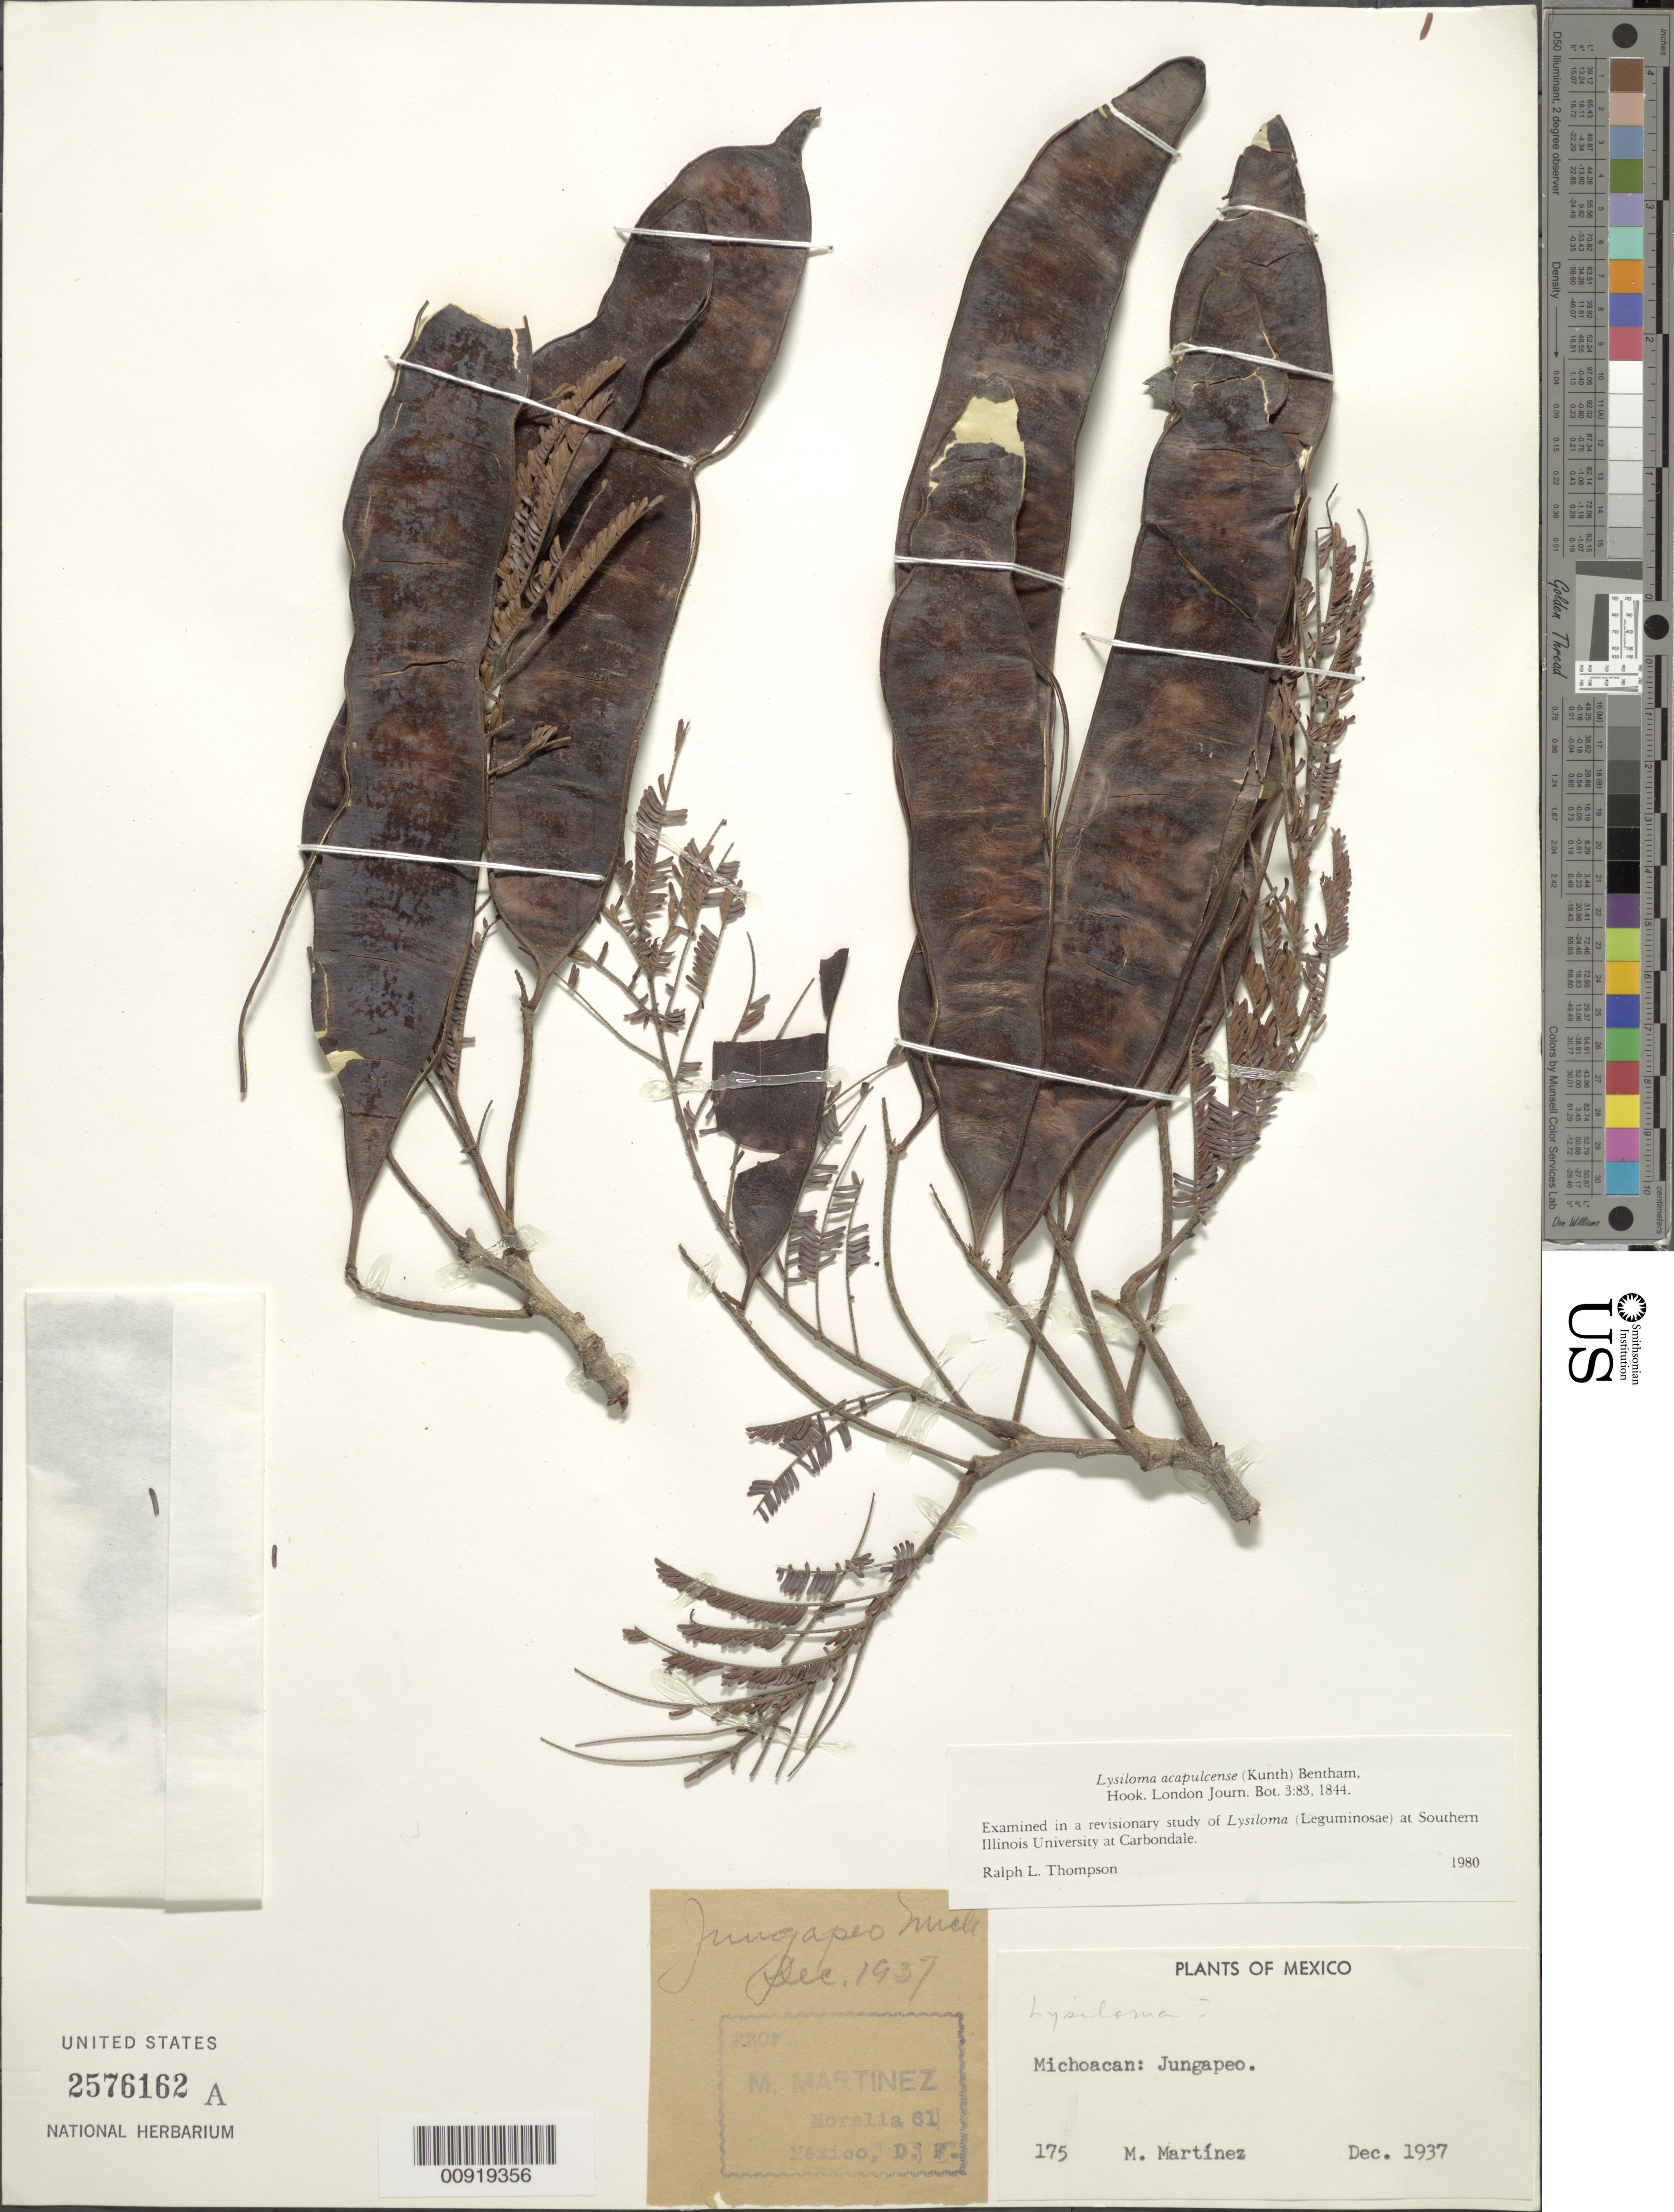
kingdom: Plantae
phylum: Tracheophyta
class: Magnoliopsida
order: Fabales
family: Fabaceae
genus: Lysiloma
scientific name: Lysiloma acapulcense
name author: (Kunth) Benth.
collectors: M. Martinez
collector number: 175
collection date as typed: Dec 1937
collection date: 1937-12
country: Mexico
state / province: Michoacán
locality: Michoacán: Jungapeo.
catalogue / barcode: US 2576162A